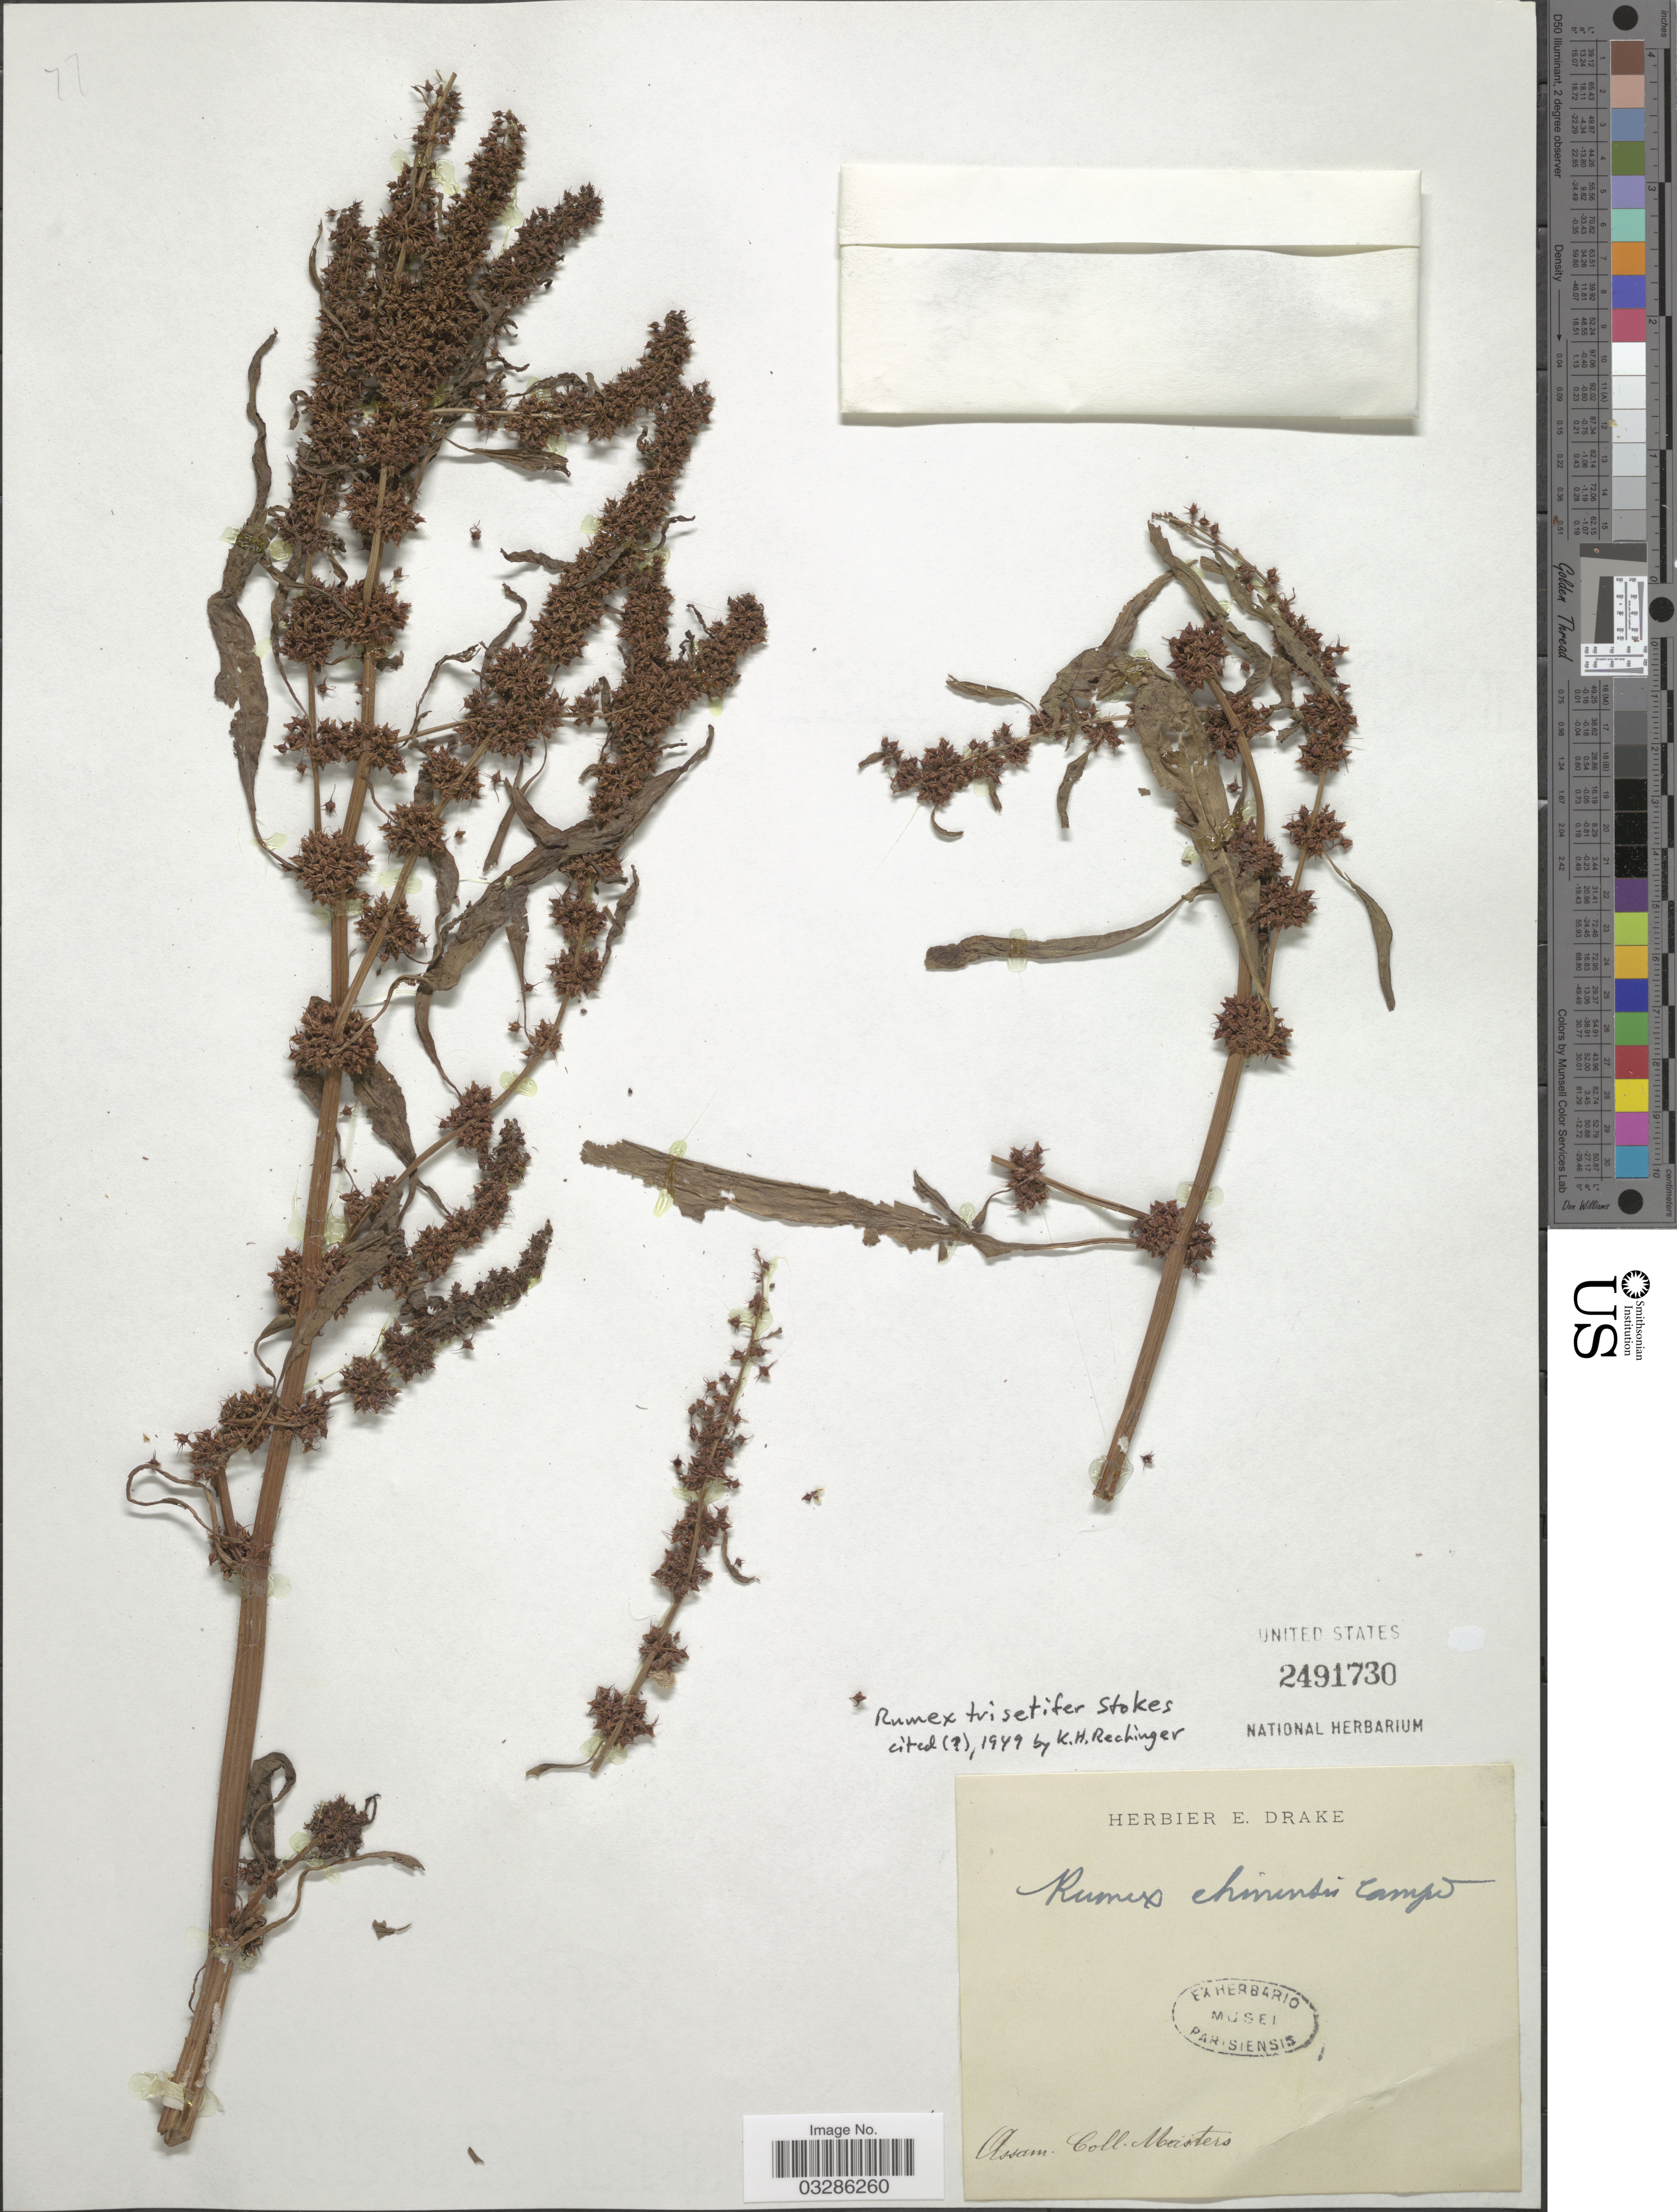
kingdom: Plantae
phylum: Tracheophyta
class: Magnoliopsida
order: Caryophyllales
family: Polygonaceae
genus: Rumex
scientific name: Rumex trisetifer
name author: Stokes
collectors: Masters, --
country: India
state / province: Assam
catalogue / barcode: US 2491730